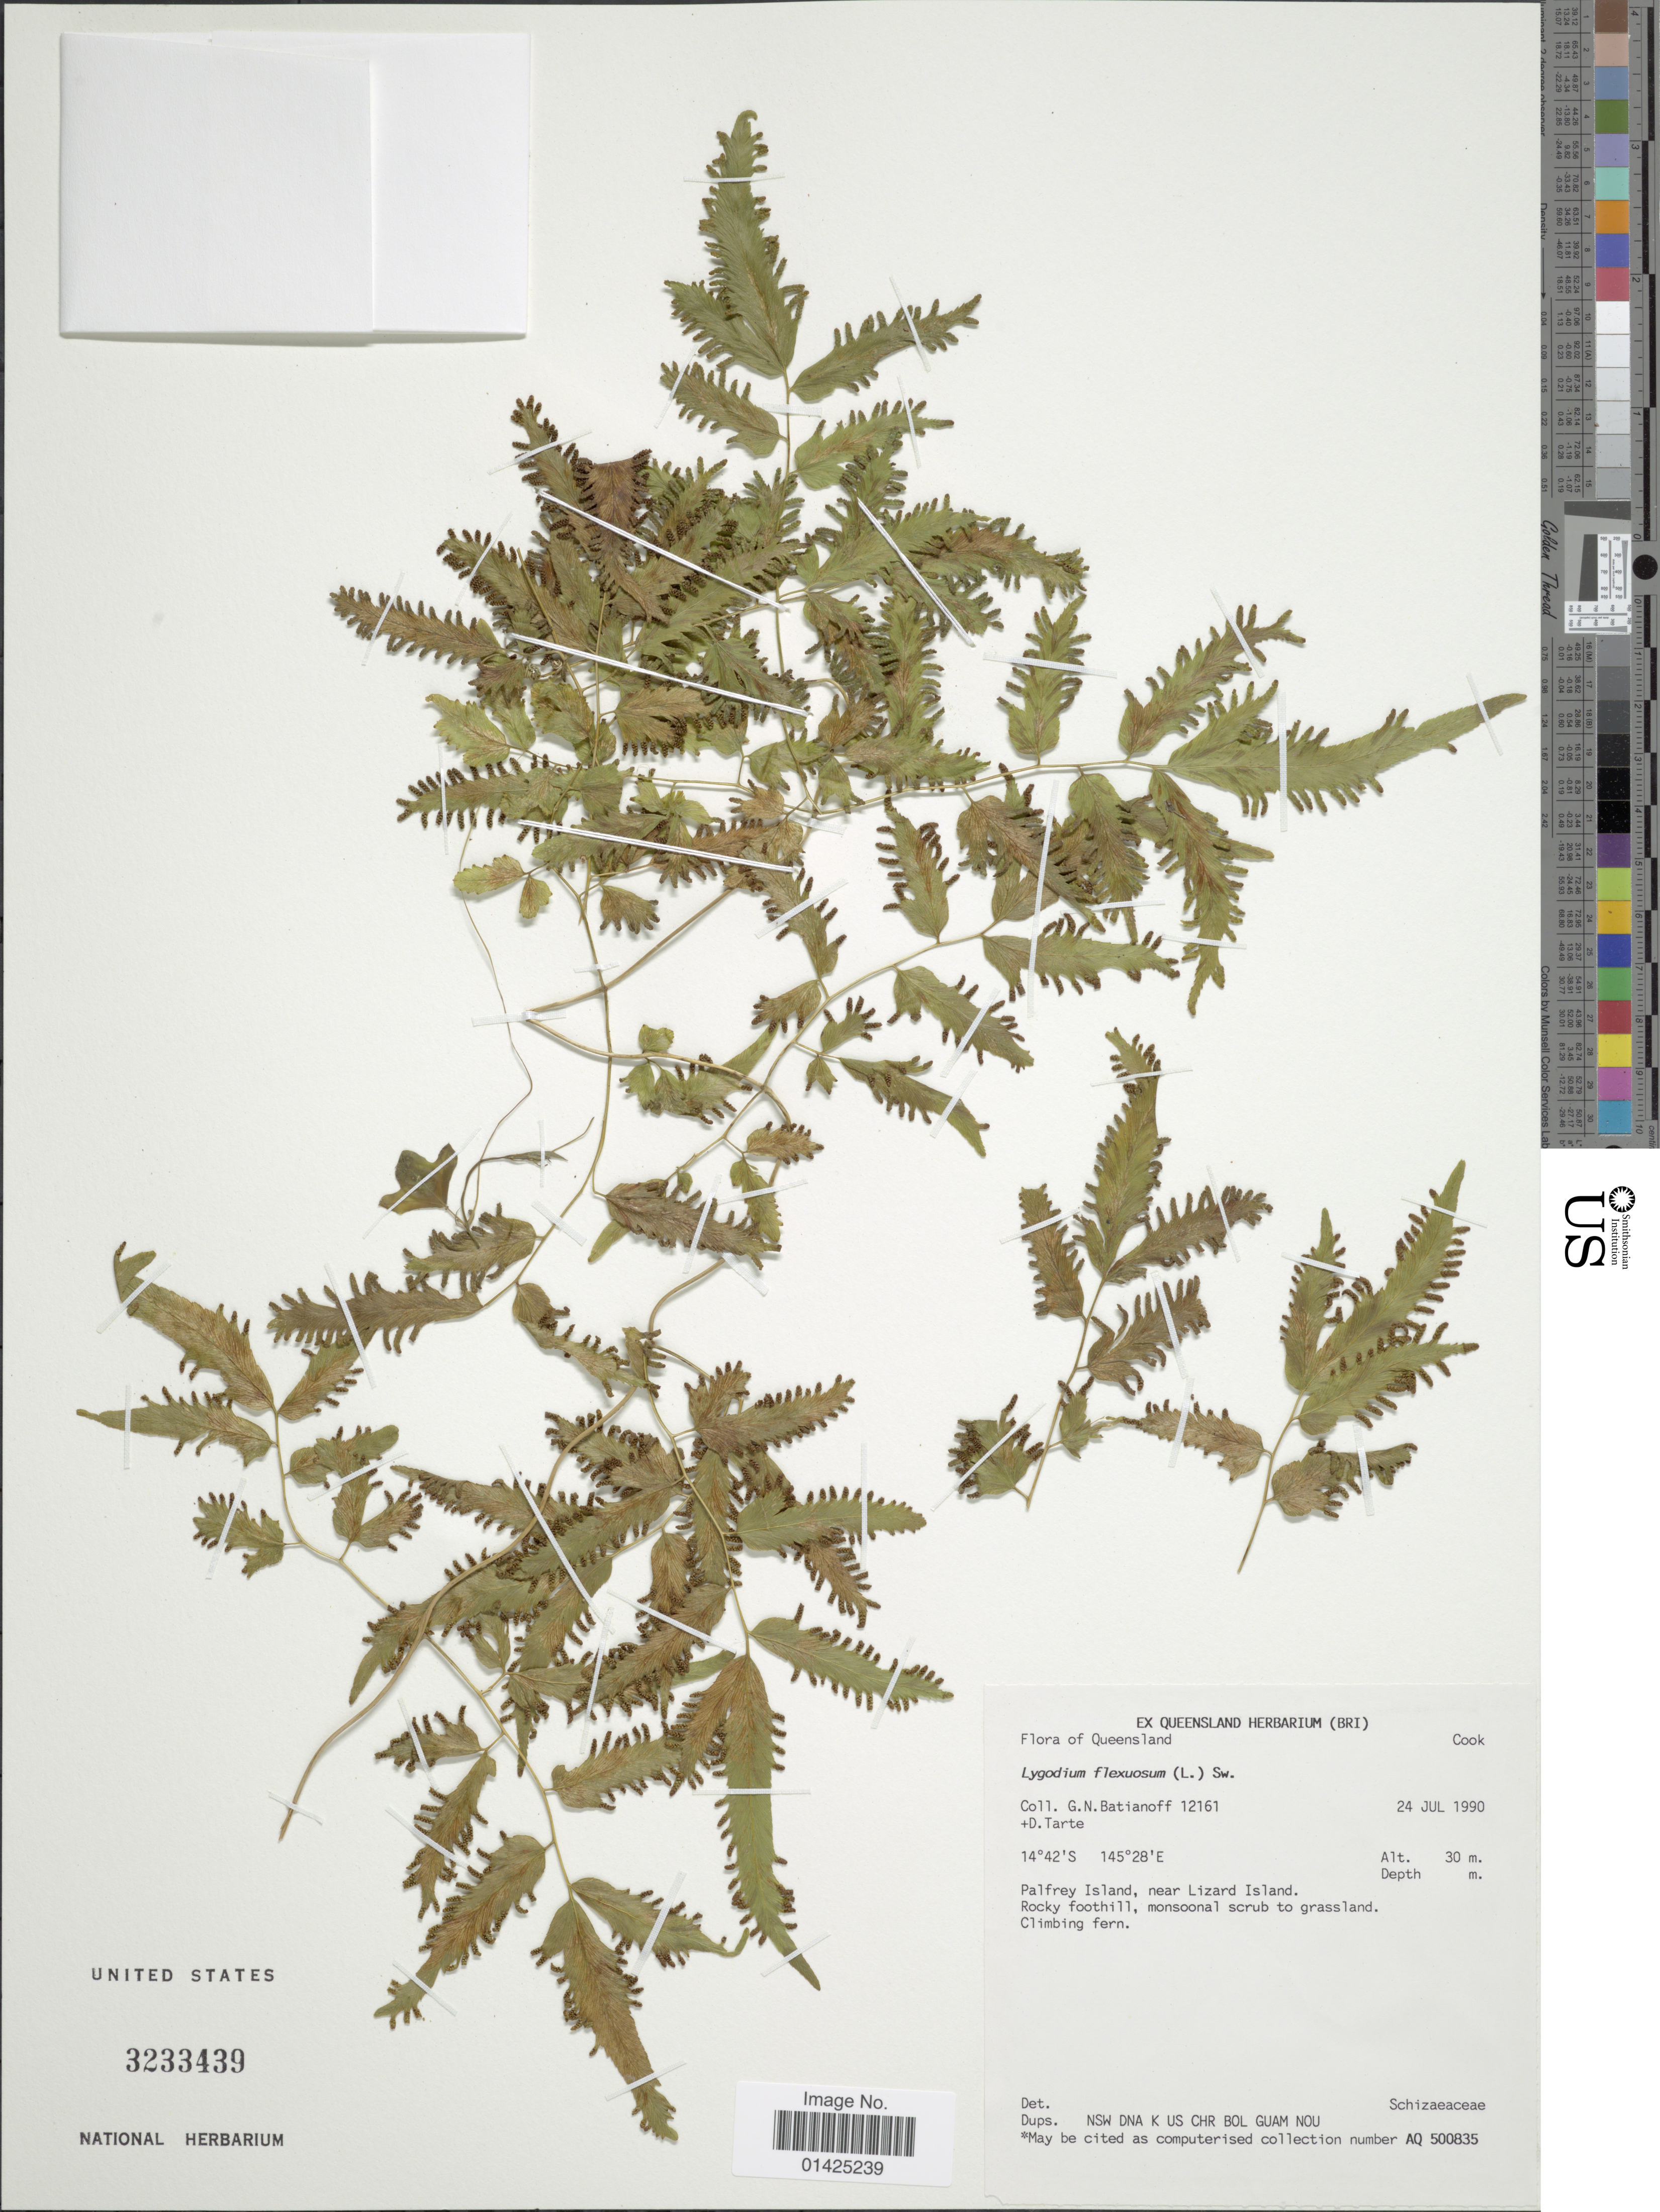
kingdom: Plantae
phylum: Tracheophyta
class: Polypodiopsida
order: Schizaeales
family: Lygodiaceae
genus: Lygodium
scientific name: Lygodium flexuosum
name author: Sw.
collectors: G. Batianoff & D. Tarte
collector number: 12161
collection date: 1990-07-24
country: Australia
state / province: Queensland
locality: Cook, Palfrey Island, near Lizard Island. Rocky foothill, monsoonal scrub to grassland.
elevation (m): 30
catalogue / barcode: US 3233439